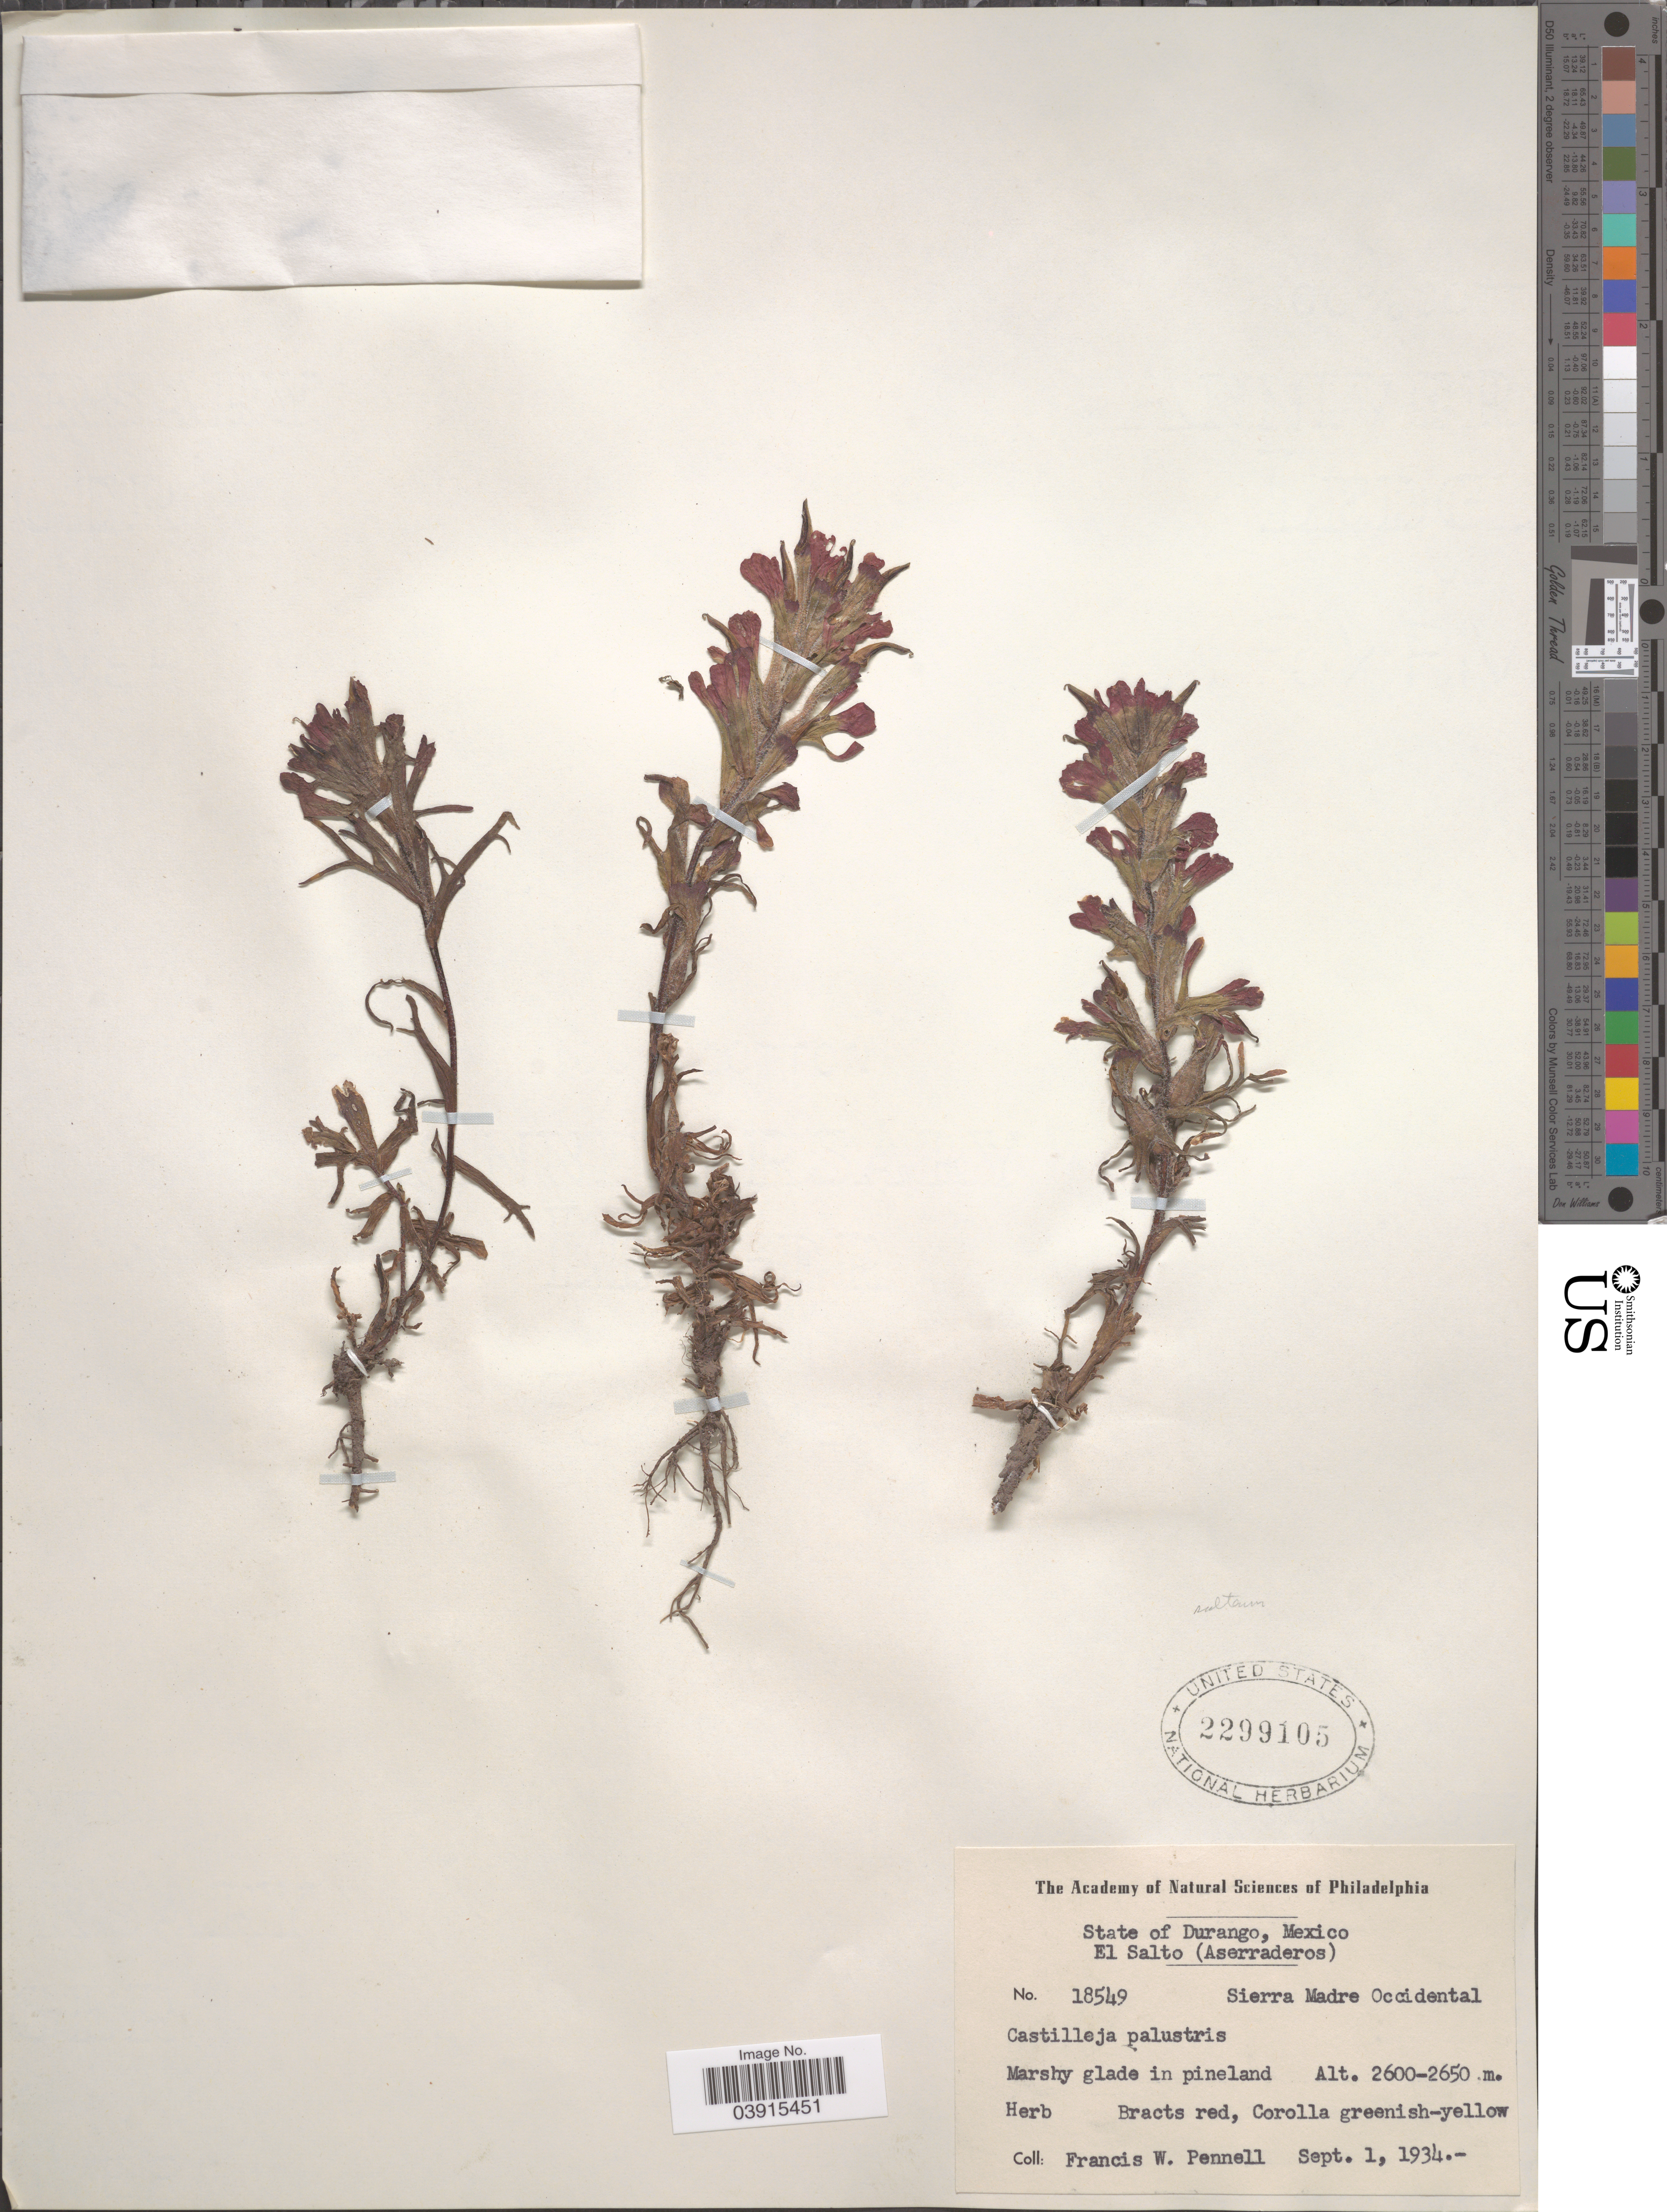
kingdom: Plantae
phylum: Tracheophyta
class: Magnoliopsida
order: Lamiales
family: Orobanchaceae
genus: Castilleja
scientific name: Castilleja saltensis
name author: Eastw.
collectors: F. W. Pennell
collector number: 18549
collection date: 1934-09-01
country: Mexico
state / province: Durango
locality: El Salto (Aserraderos). Sierra Madre Occidental.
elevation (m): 2600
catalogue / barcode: US 2299105